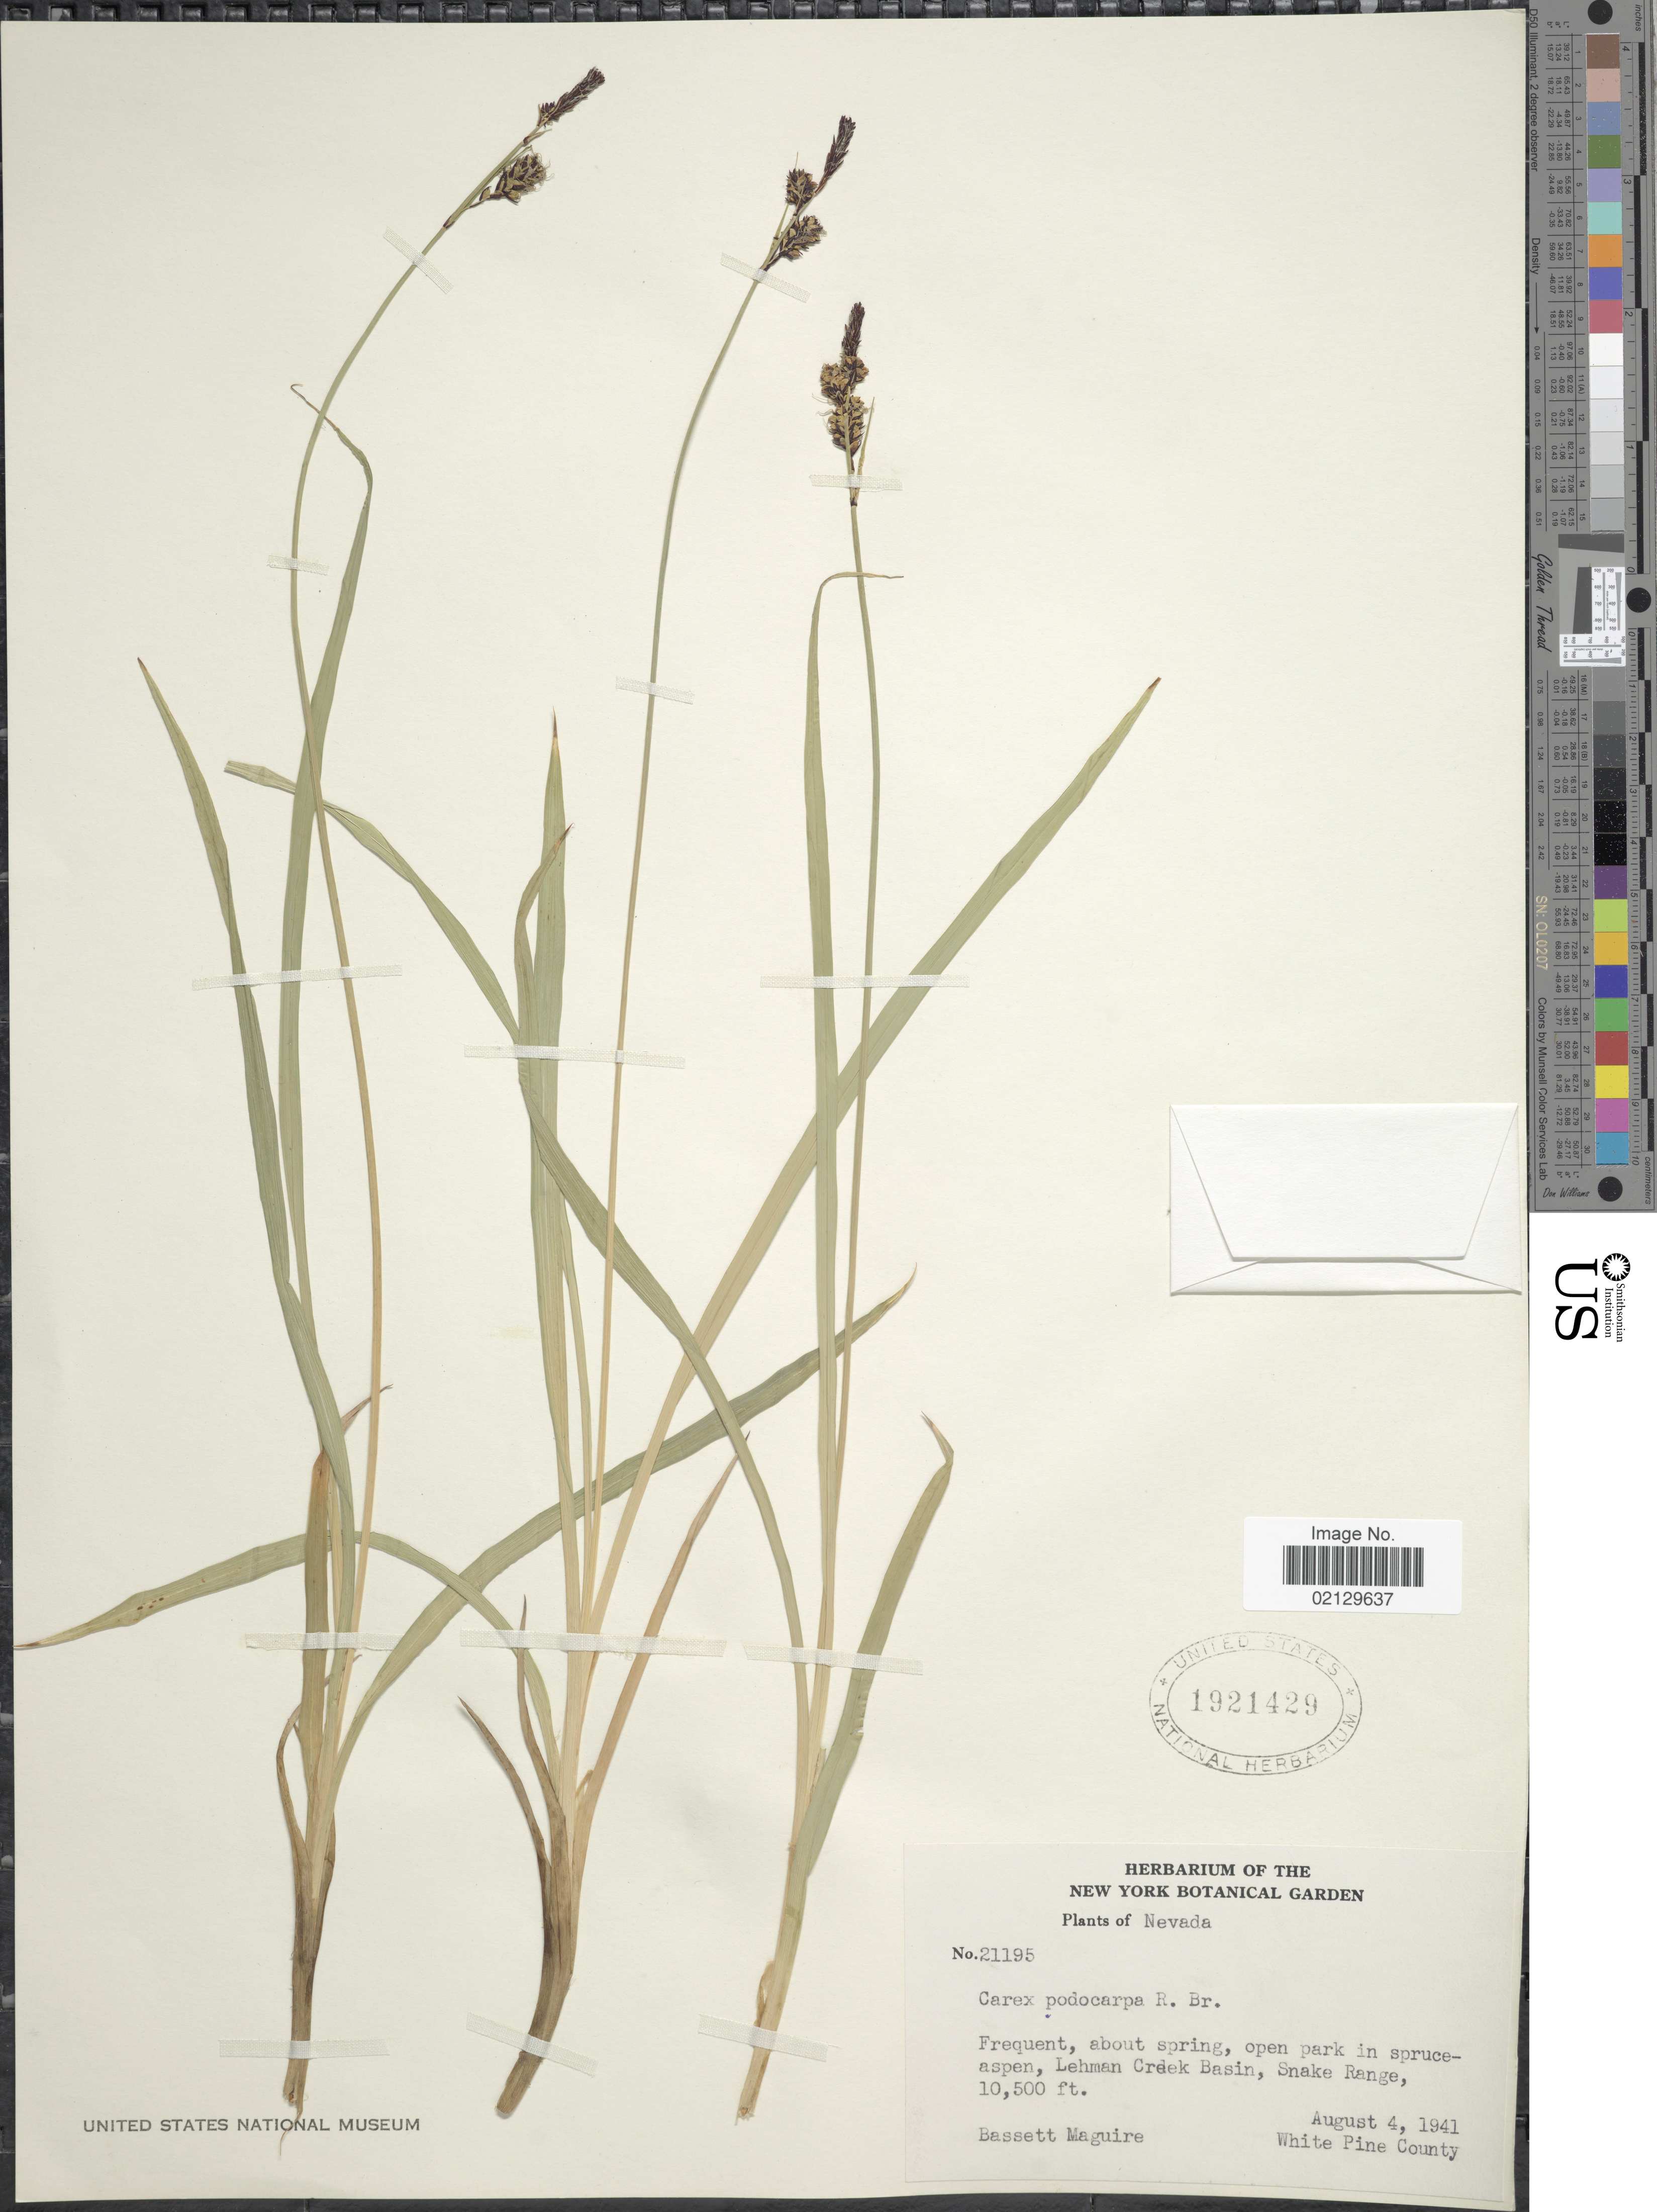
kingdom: Plantae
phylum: Tracheophyta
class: Liliopsida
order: Poales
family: Cyperaceae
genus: Carex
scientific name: Carex podocarpa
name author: R. Br.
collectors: B. Maguire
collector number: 21195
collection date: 1941-08-04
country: United States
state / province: Nevada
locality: Nevada. Lehman Creek Basin, Snake Range. White Pine County.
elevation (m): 3200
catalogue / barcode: US 1921429